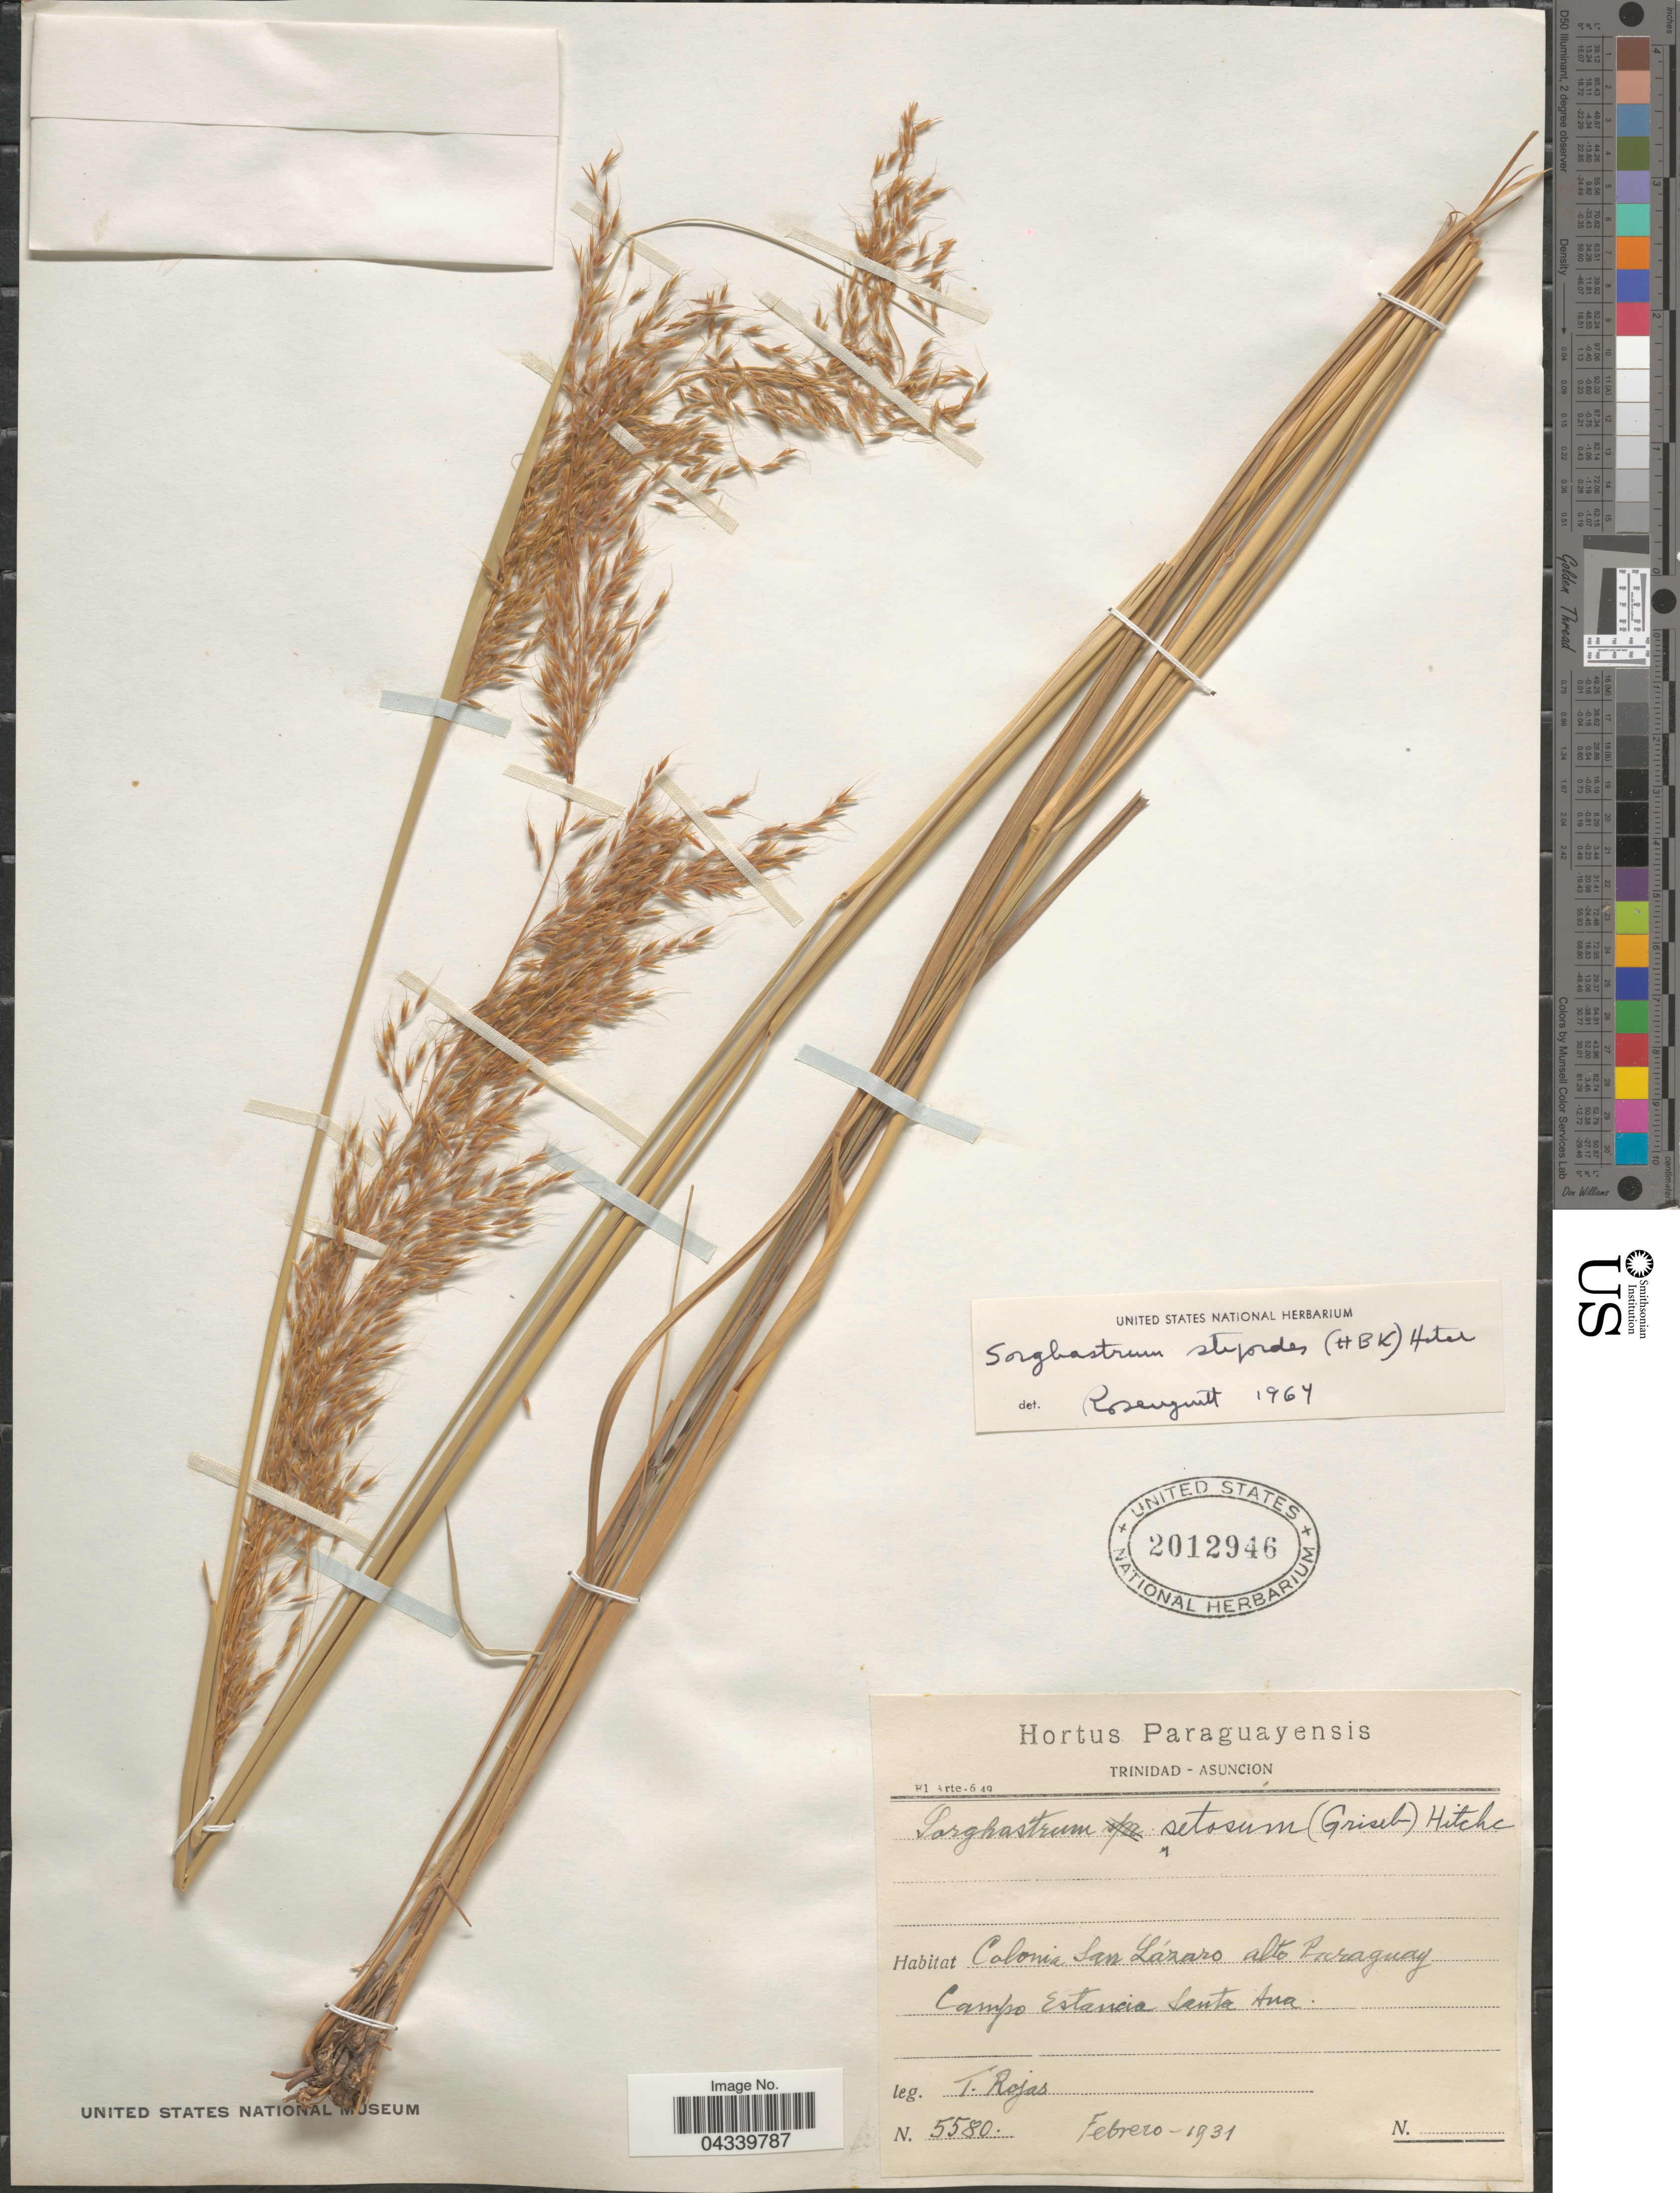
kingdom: Plantae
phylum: Tracheophyta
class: Liliopsida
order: Poales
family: Poaceae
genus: Sorghastrum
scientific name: Sorghastrum stipoides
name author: (Kunth) Nash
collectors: T. Rojas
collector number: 5580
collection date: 1931-02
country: Paraguay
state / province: Asuncion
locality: Colonia San Lázaro alto Paraguay. Campo Estancia Santa Ana.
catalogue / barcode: US 2012946